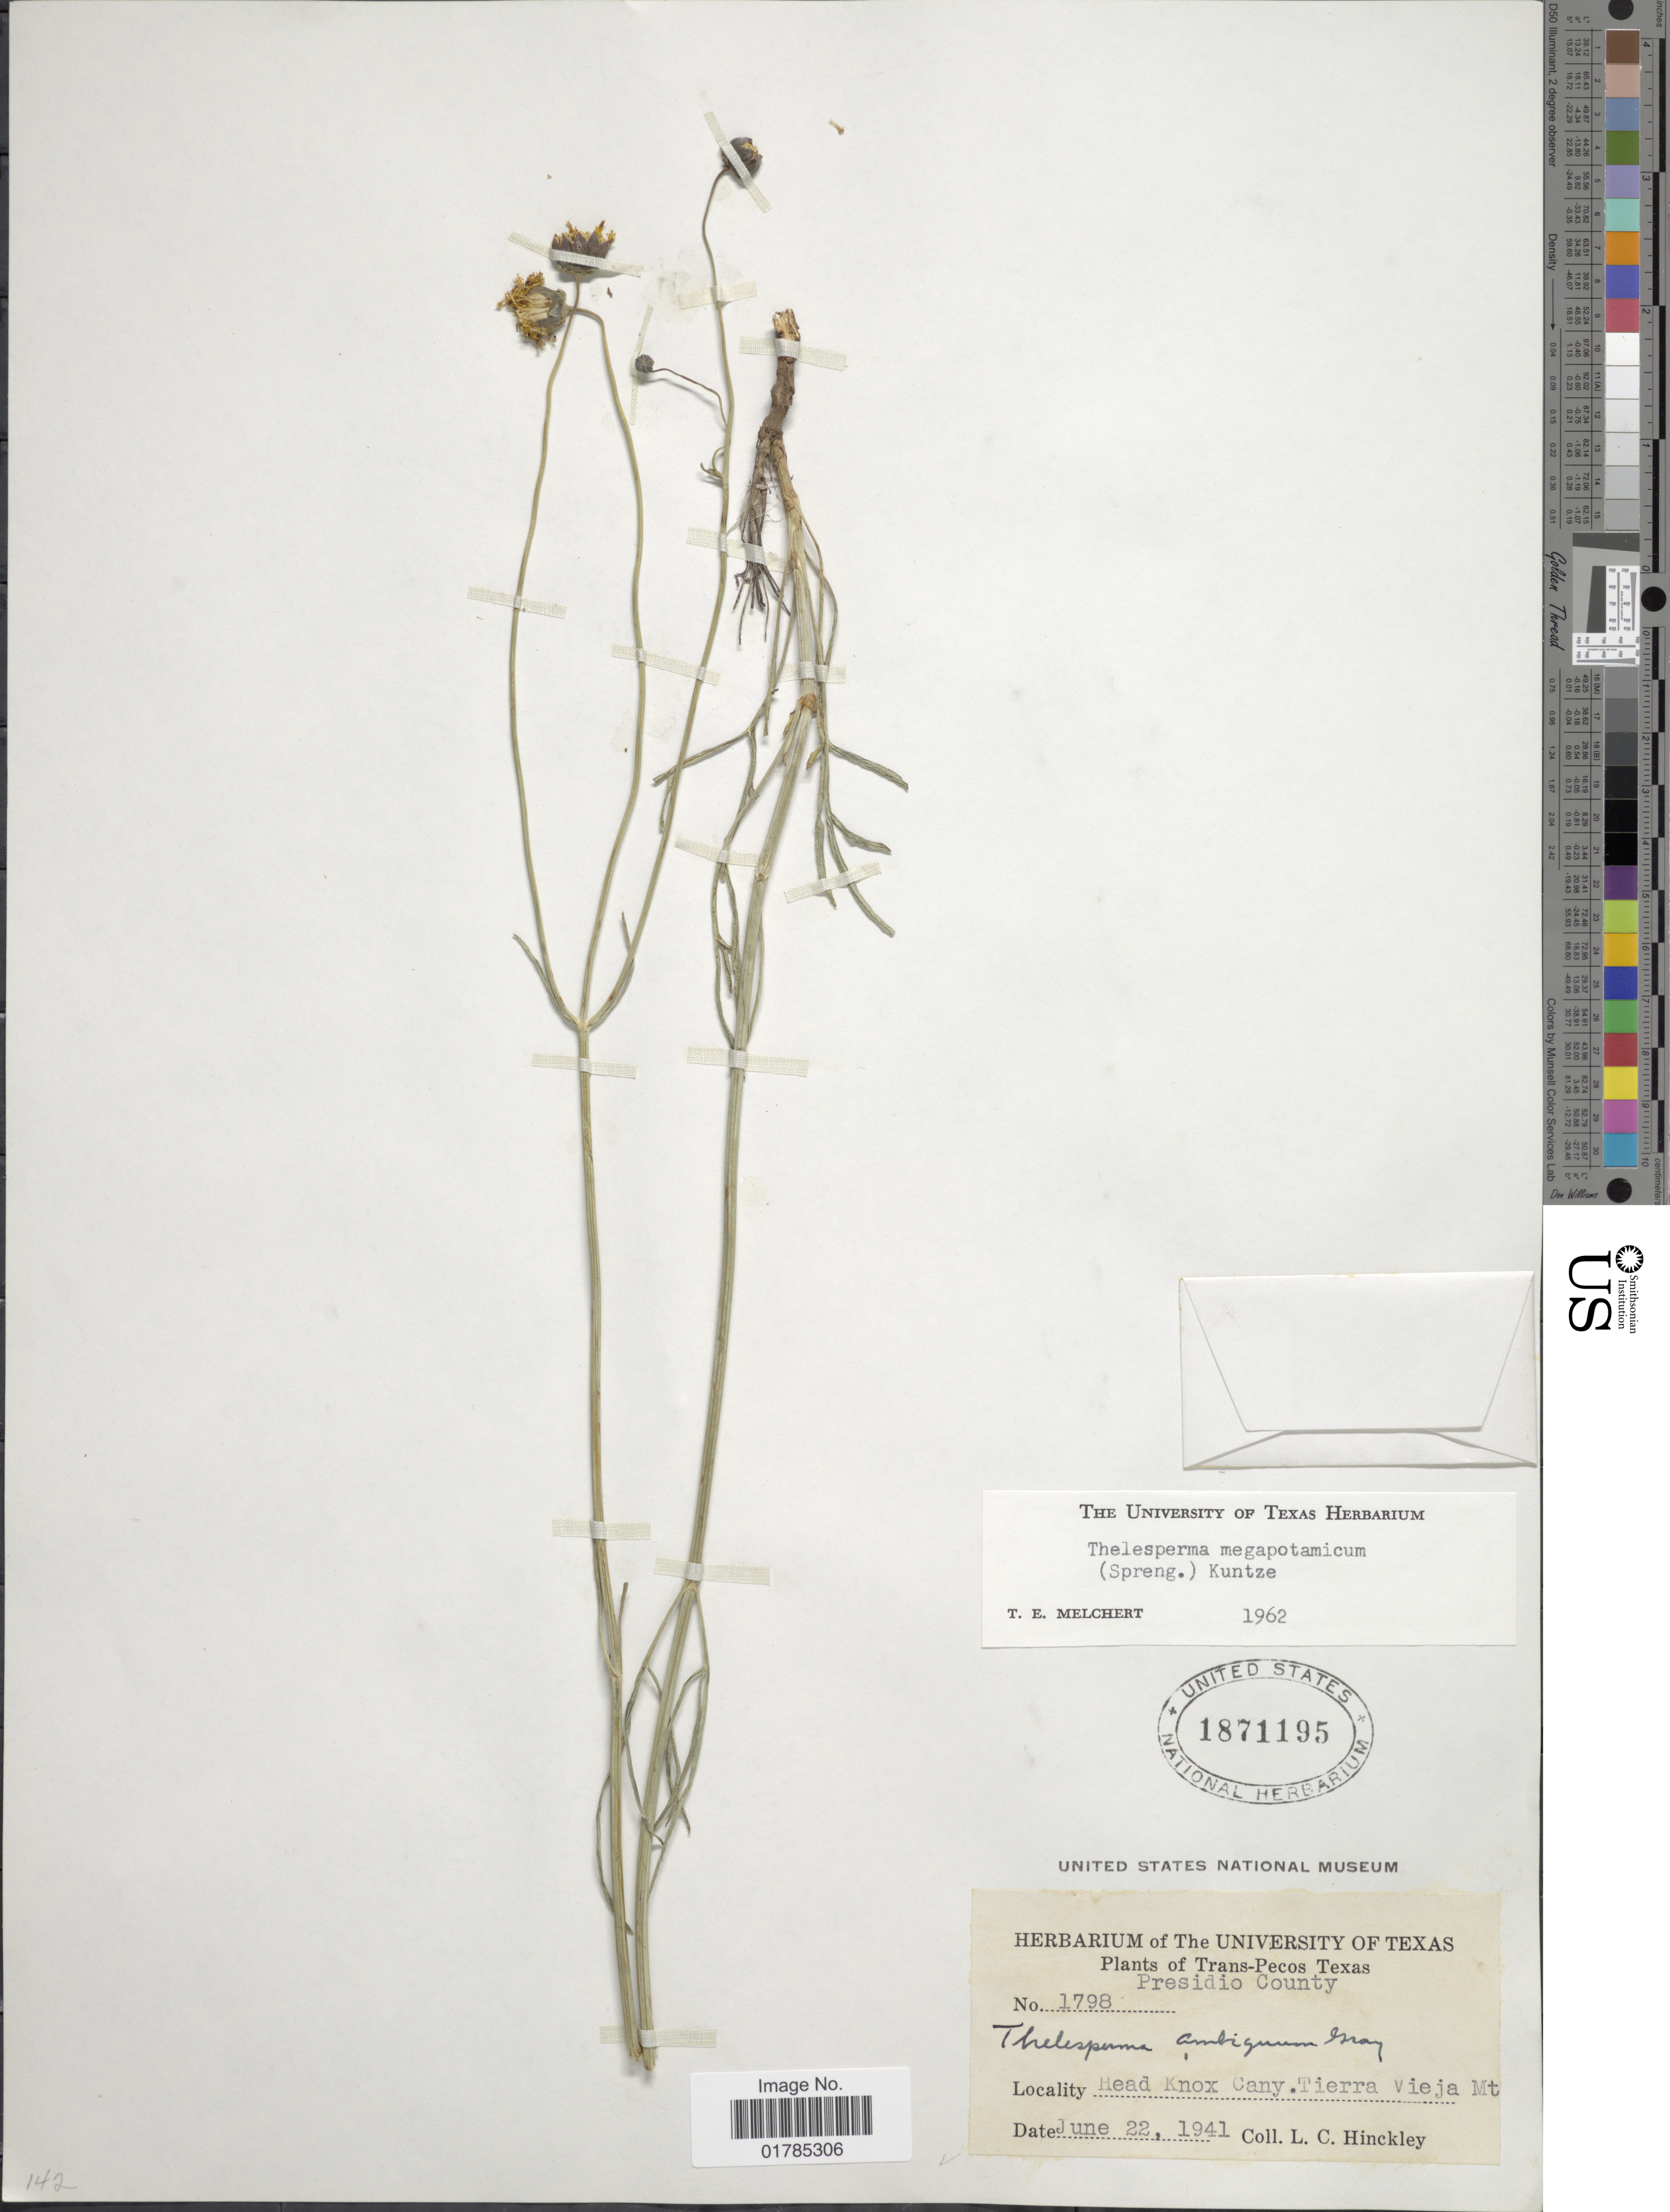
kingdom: Plantae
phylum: Tracheophyta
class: Magnoliopsida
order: Asterales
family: Asteraceae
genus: Thelesperma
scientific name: Thelesperma megapotamicum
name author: (Spreng.) Herter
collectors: L. Hinckley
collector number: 1798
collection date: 1941-06-22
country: United States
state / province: Texas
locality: Trans-Pecos Texas, Head Knox Cany. Tierra Vieja Mt.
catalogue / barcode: US 1871195